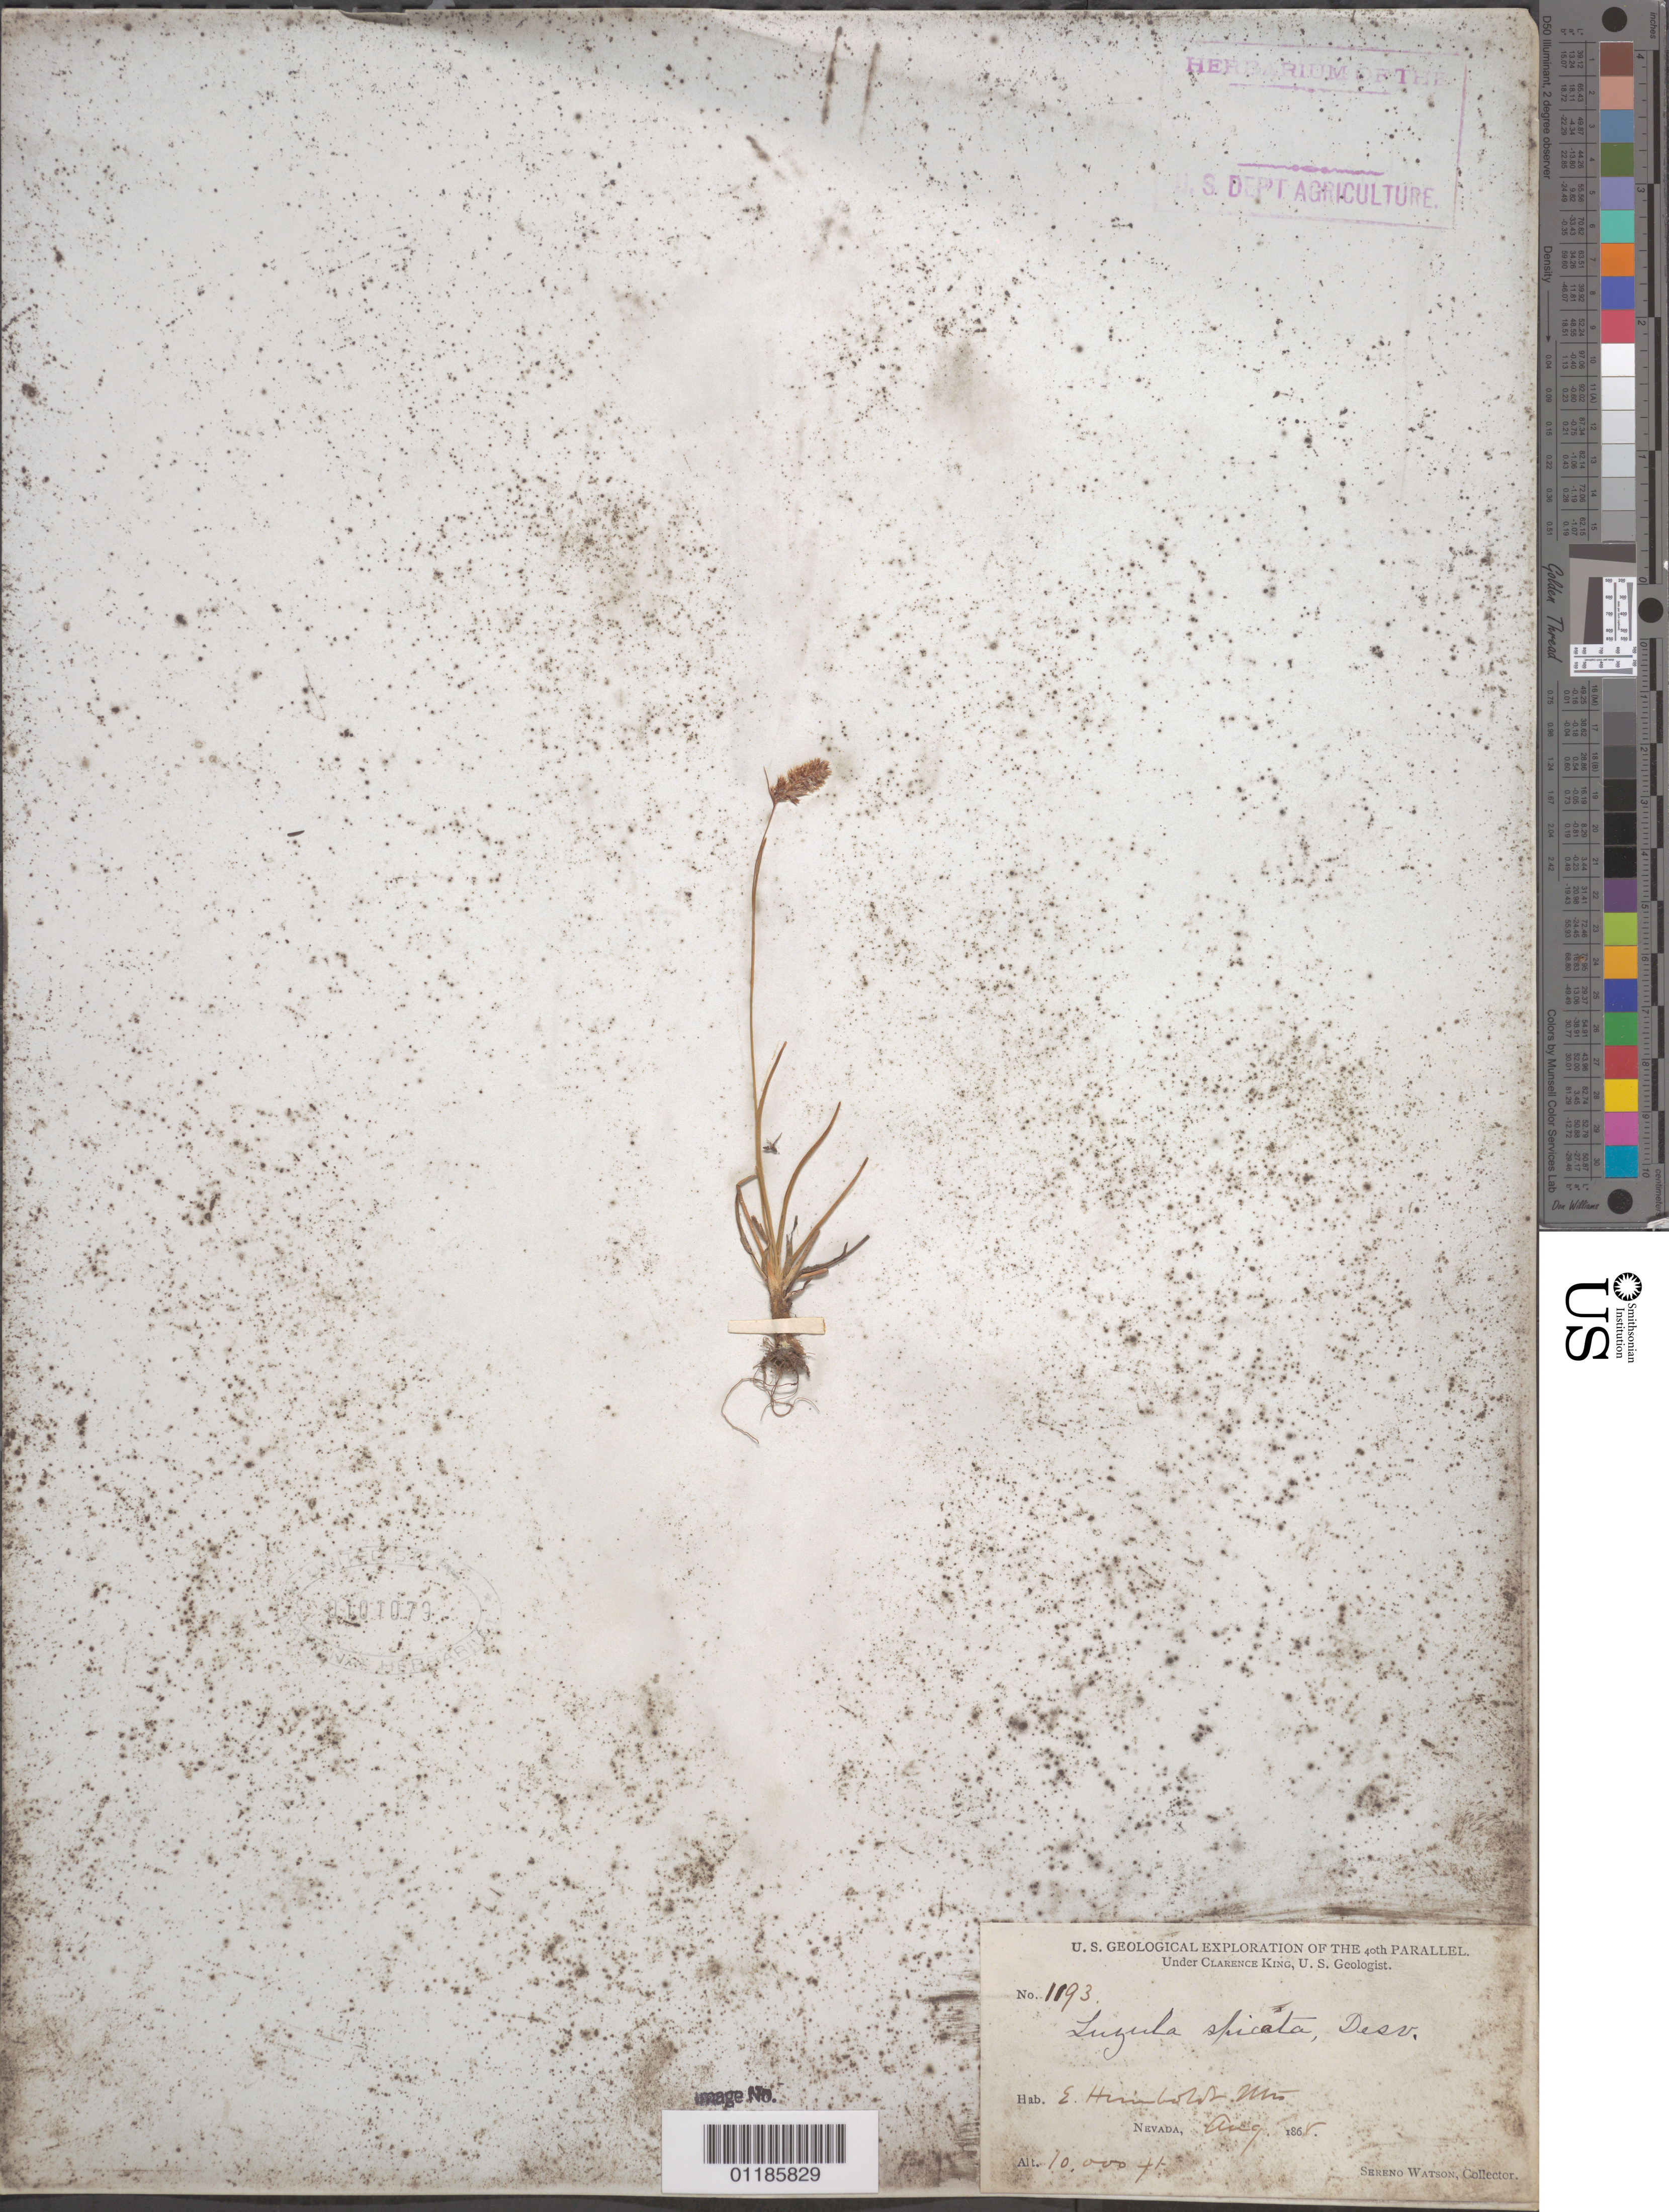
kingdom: Plantae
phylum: Tracheophyta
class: Liliopsida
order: Poales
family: Juncaceae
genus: Luzula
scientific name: Luzula spicata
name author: (L.) DC.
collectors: S. Watson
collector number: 1193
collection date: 1868-08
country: United States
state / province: Nevada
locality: E. Humboldt Mts.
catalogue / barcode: US 101079